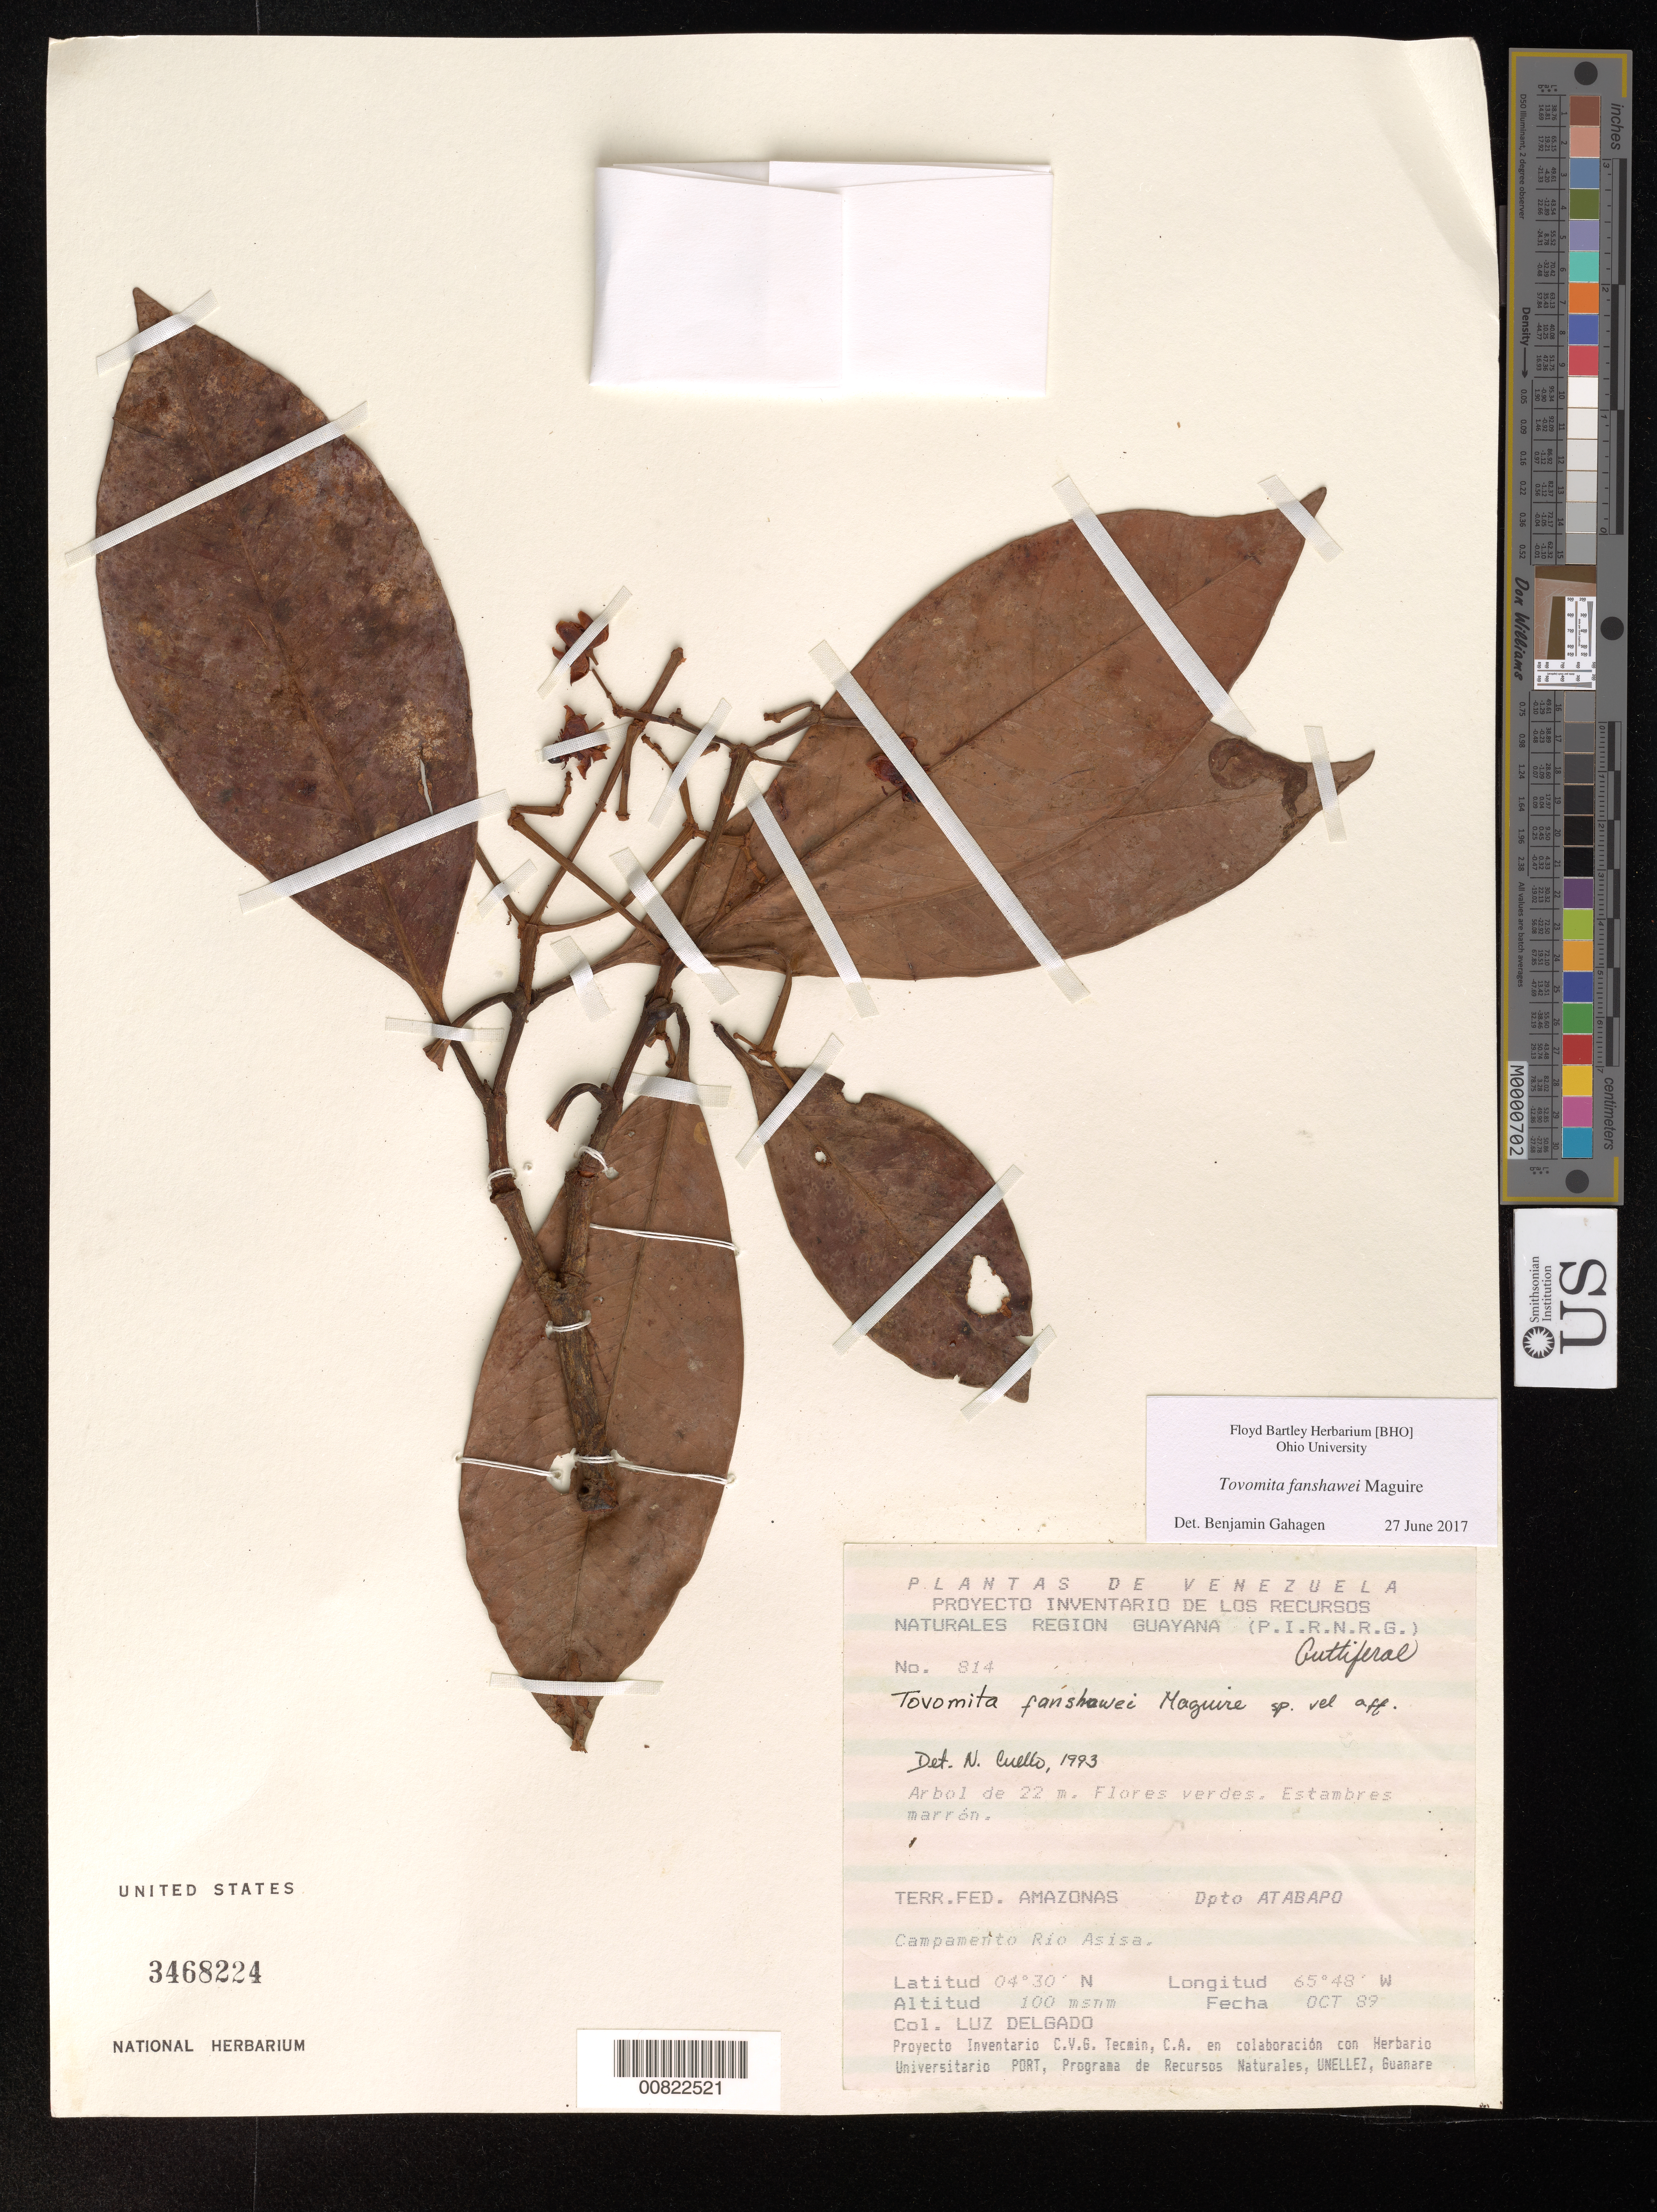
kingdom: Plantae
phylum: Tracheophyta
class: Magnoliopsida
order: Malpighiales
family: Clusiaceae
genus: Tovomita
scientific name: Tovomita fanshawei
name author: Maguire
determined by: Cuello, Nidia L.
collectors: L. Delgado V.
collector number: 814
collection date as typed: Oct-89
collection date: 1989-10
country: Venezuela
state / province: Amazonas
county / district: Atabapo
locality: Campamento Río Asisa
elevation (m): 100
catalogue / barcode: US 3468224